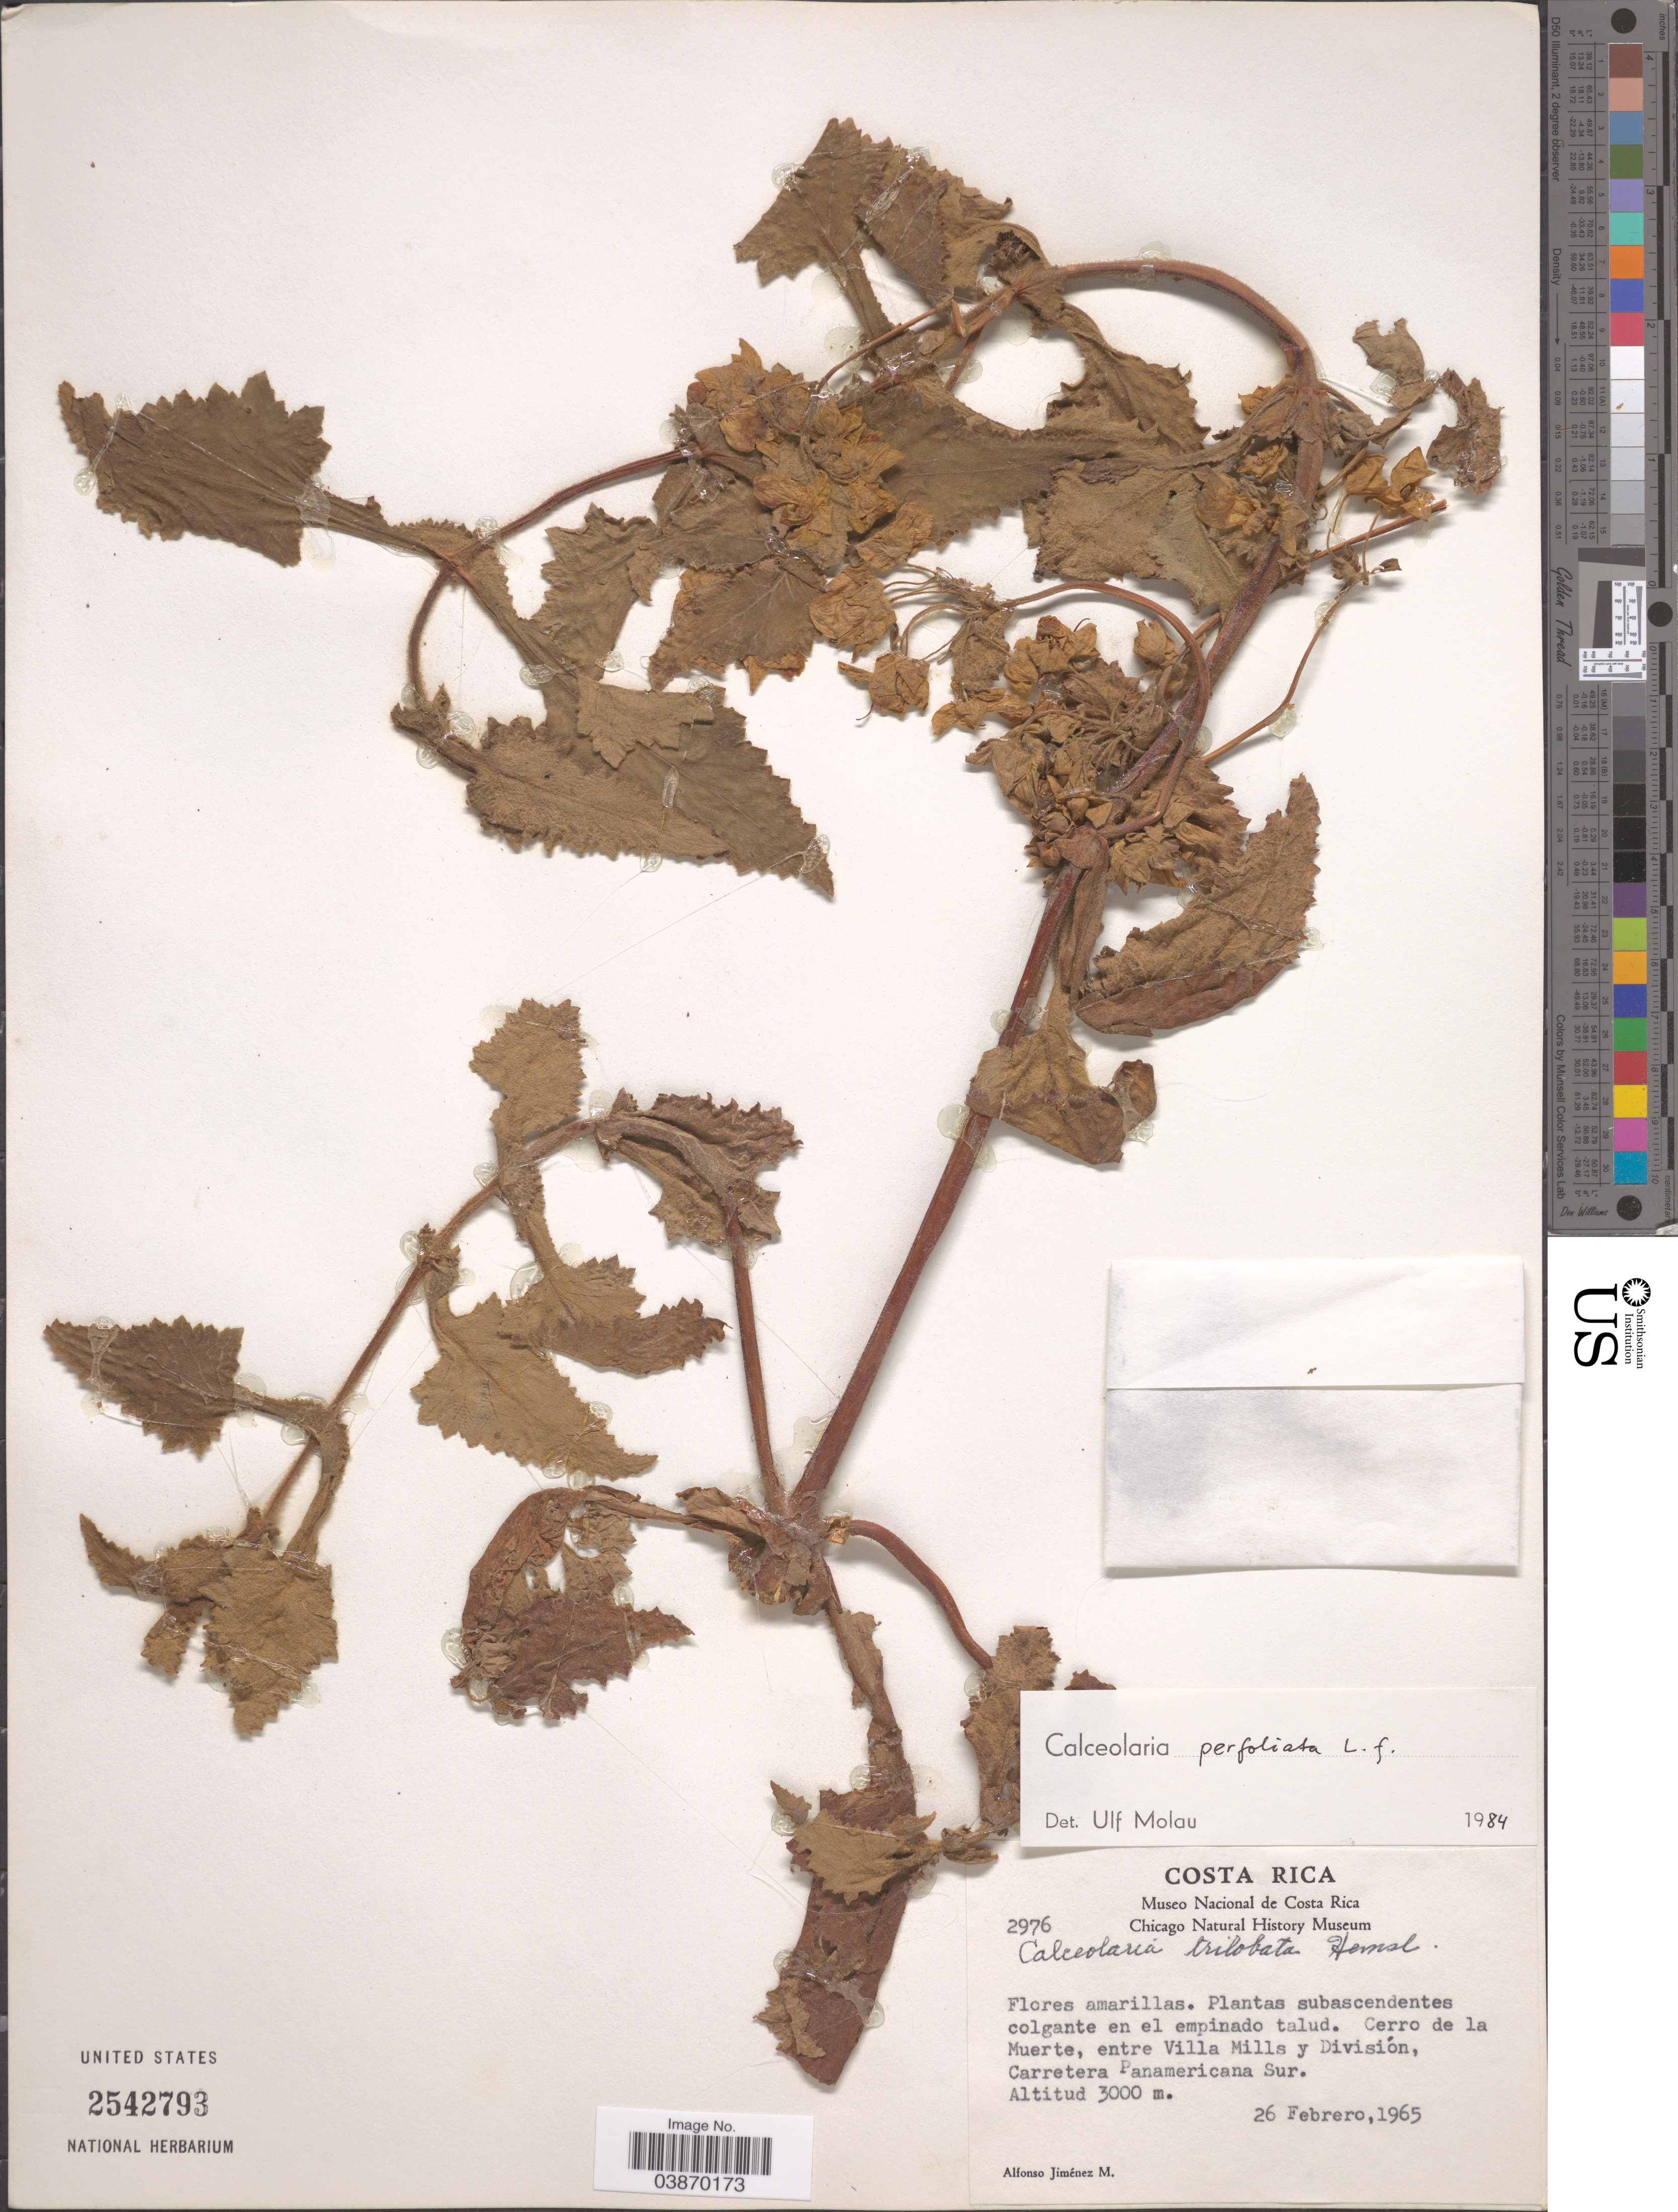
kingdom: Plantae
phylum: Tracheophyta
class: Magnoliopsida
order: Lamiales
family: Calceolariaceae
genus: Calceolaria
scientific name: Calceolaria perfoliata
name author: L. f.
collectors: A. Jimenez M.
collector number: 2976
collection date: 1965-02-26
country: Costa Rica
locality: Cerro de la Muerte, entre Villa Mills y Division. Carretera Panamerican Sur.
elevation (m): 3000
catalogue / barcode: US 2542793